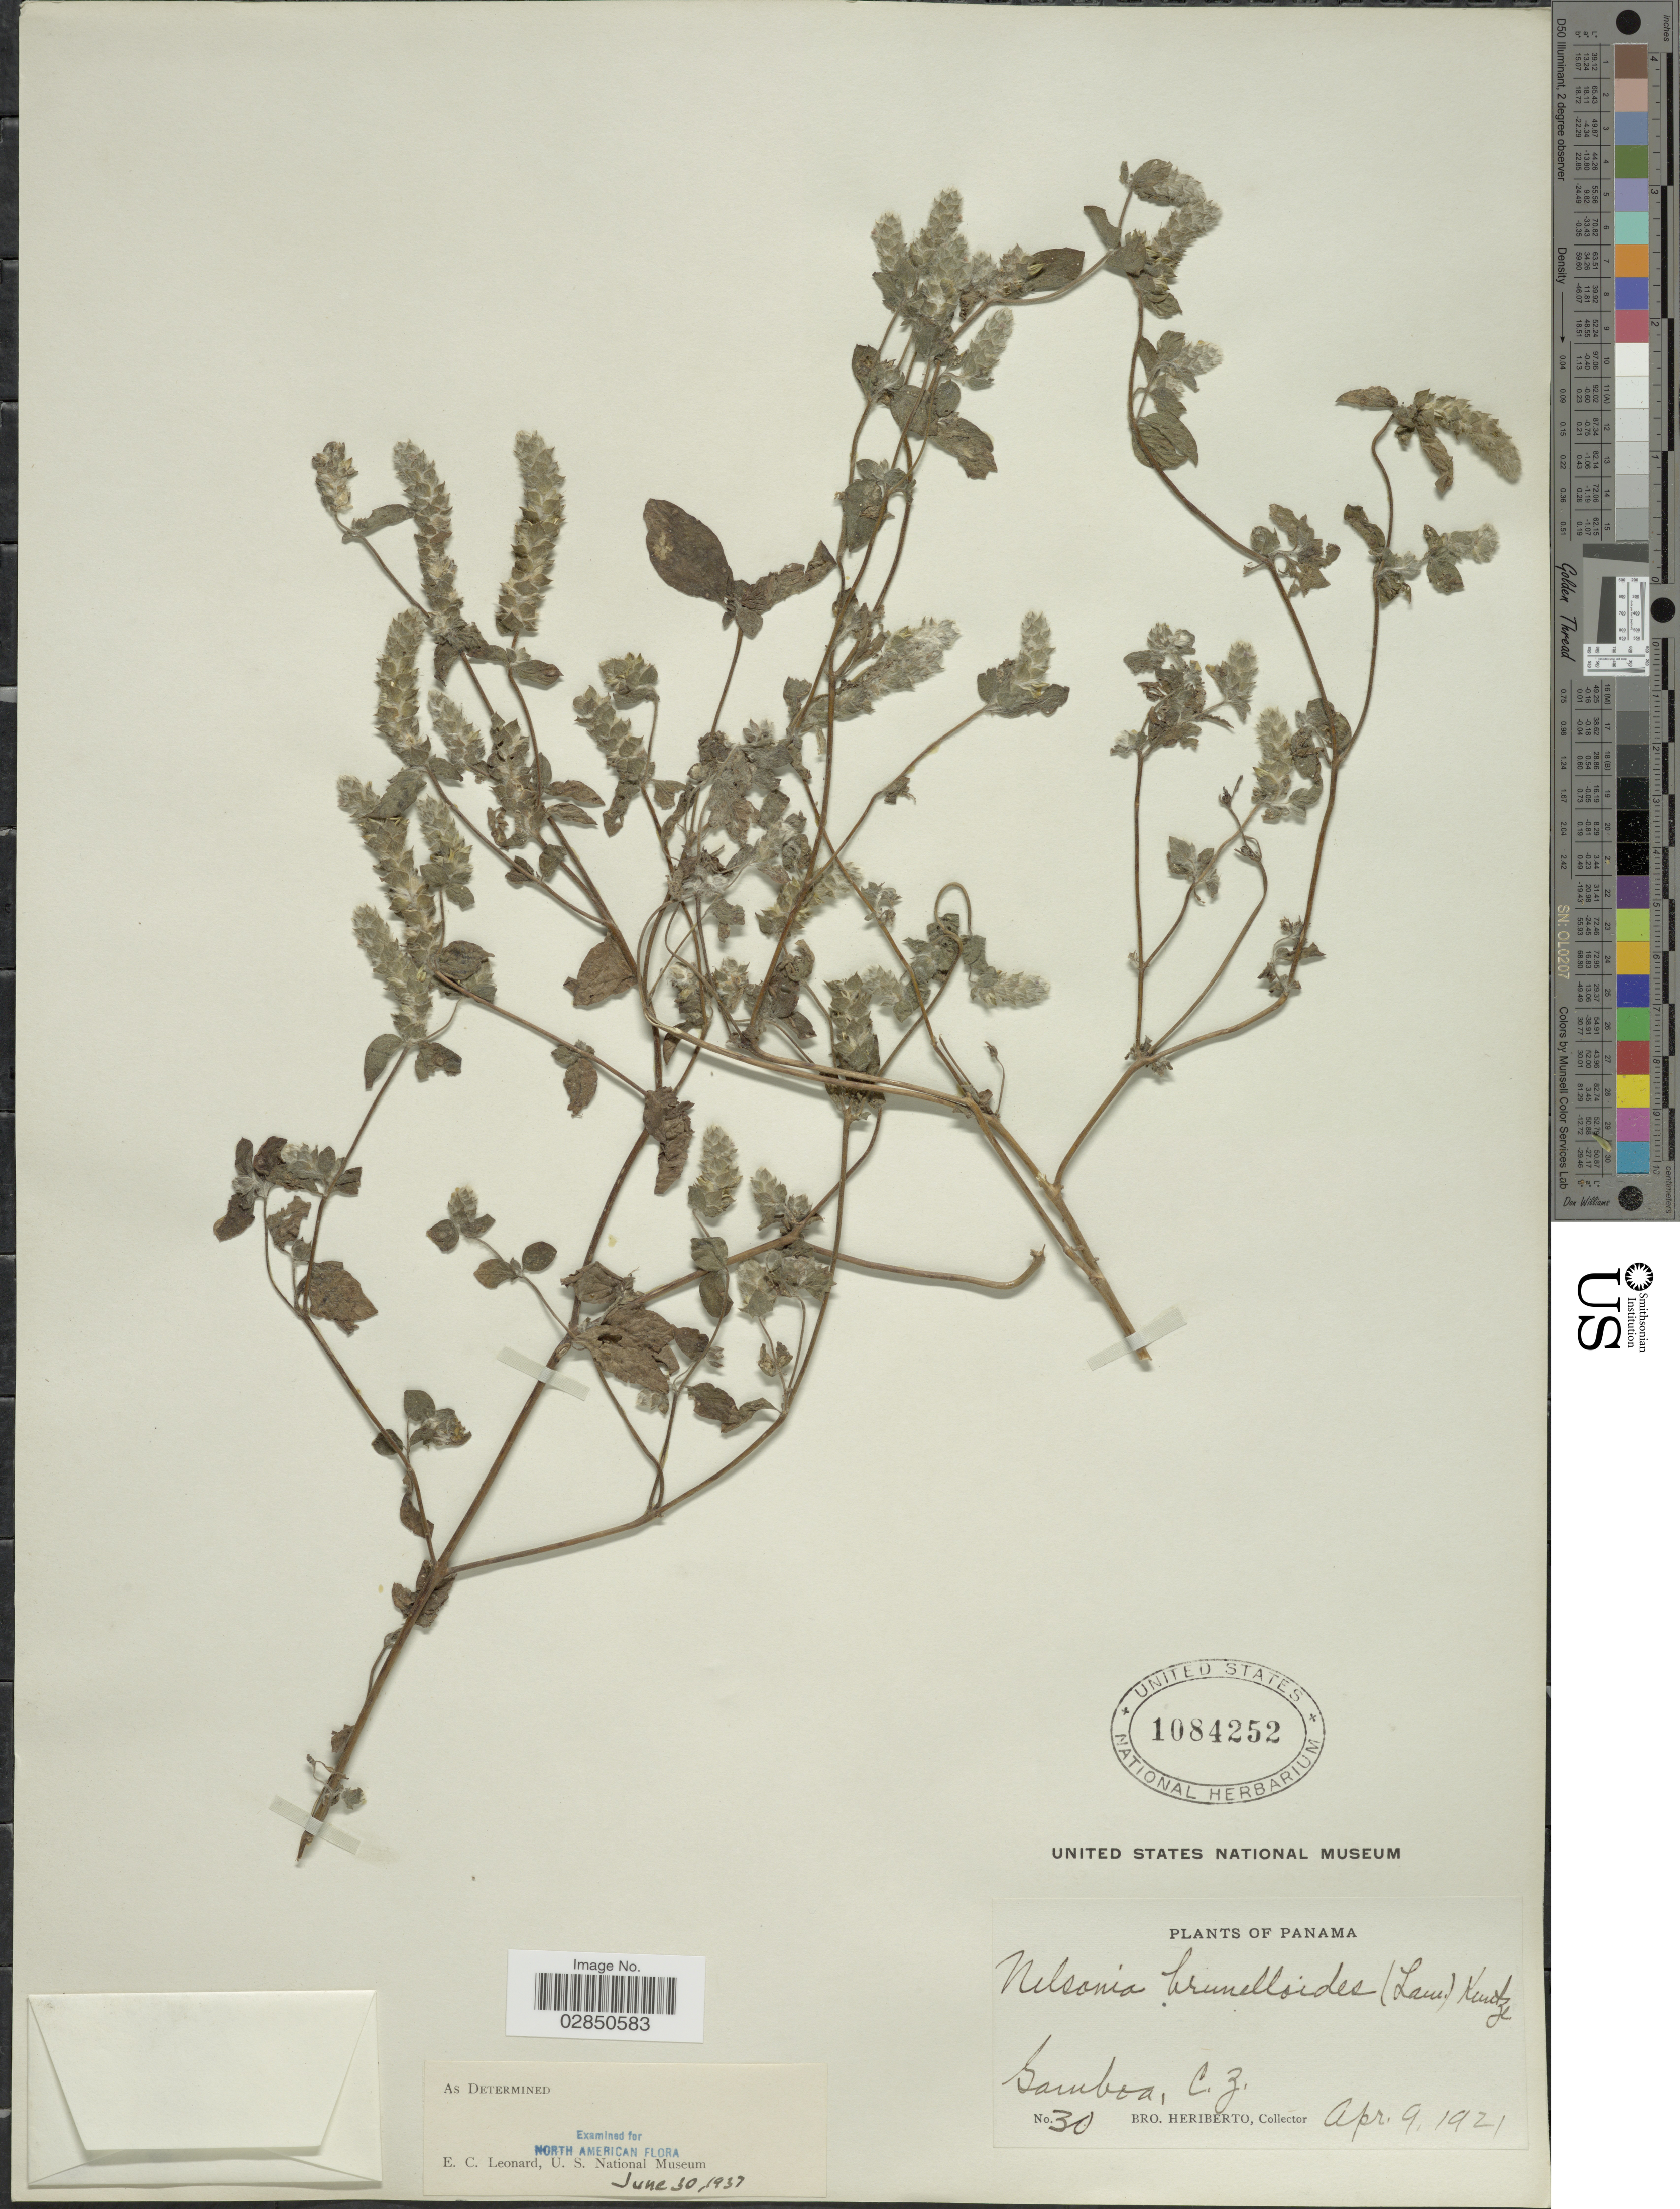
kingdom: Plantae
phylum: Tracheophyta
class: Magnoliopsida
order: Lamiales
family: Acanthaceae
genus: Nelsonia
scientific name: Nelsonia brunelloides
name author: (Lam.) Kuntze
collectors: B. Heriberto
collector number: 30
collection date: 1921-04-09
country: Panama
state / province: Colón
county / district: Canal Zone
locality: Gamboa, C.Z.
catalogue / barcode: US 1084252